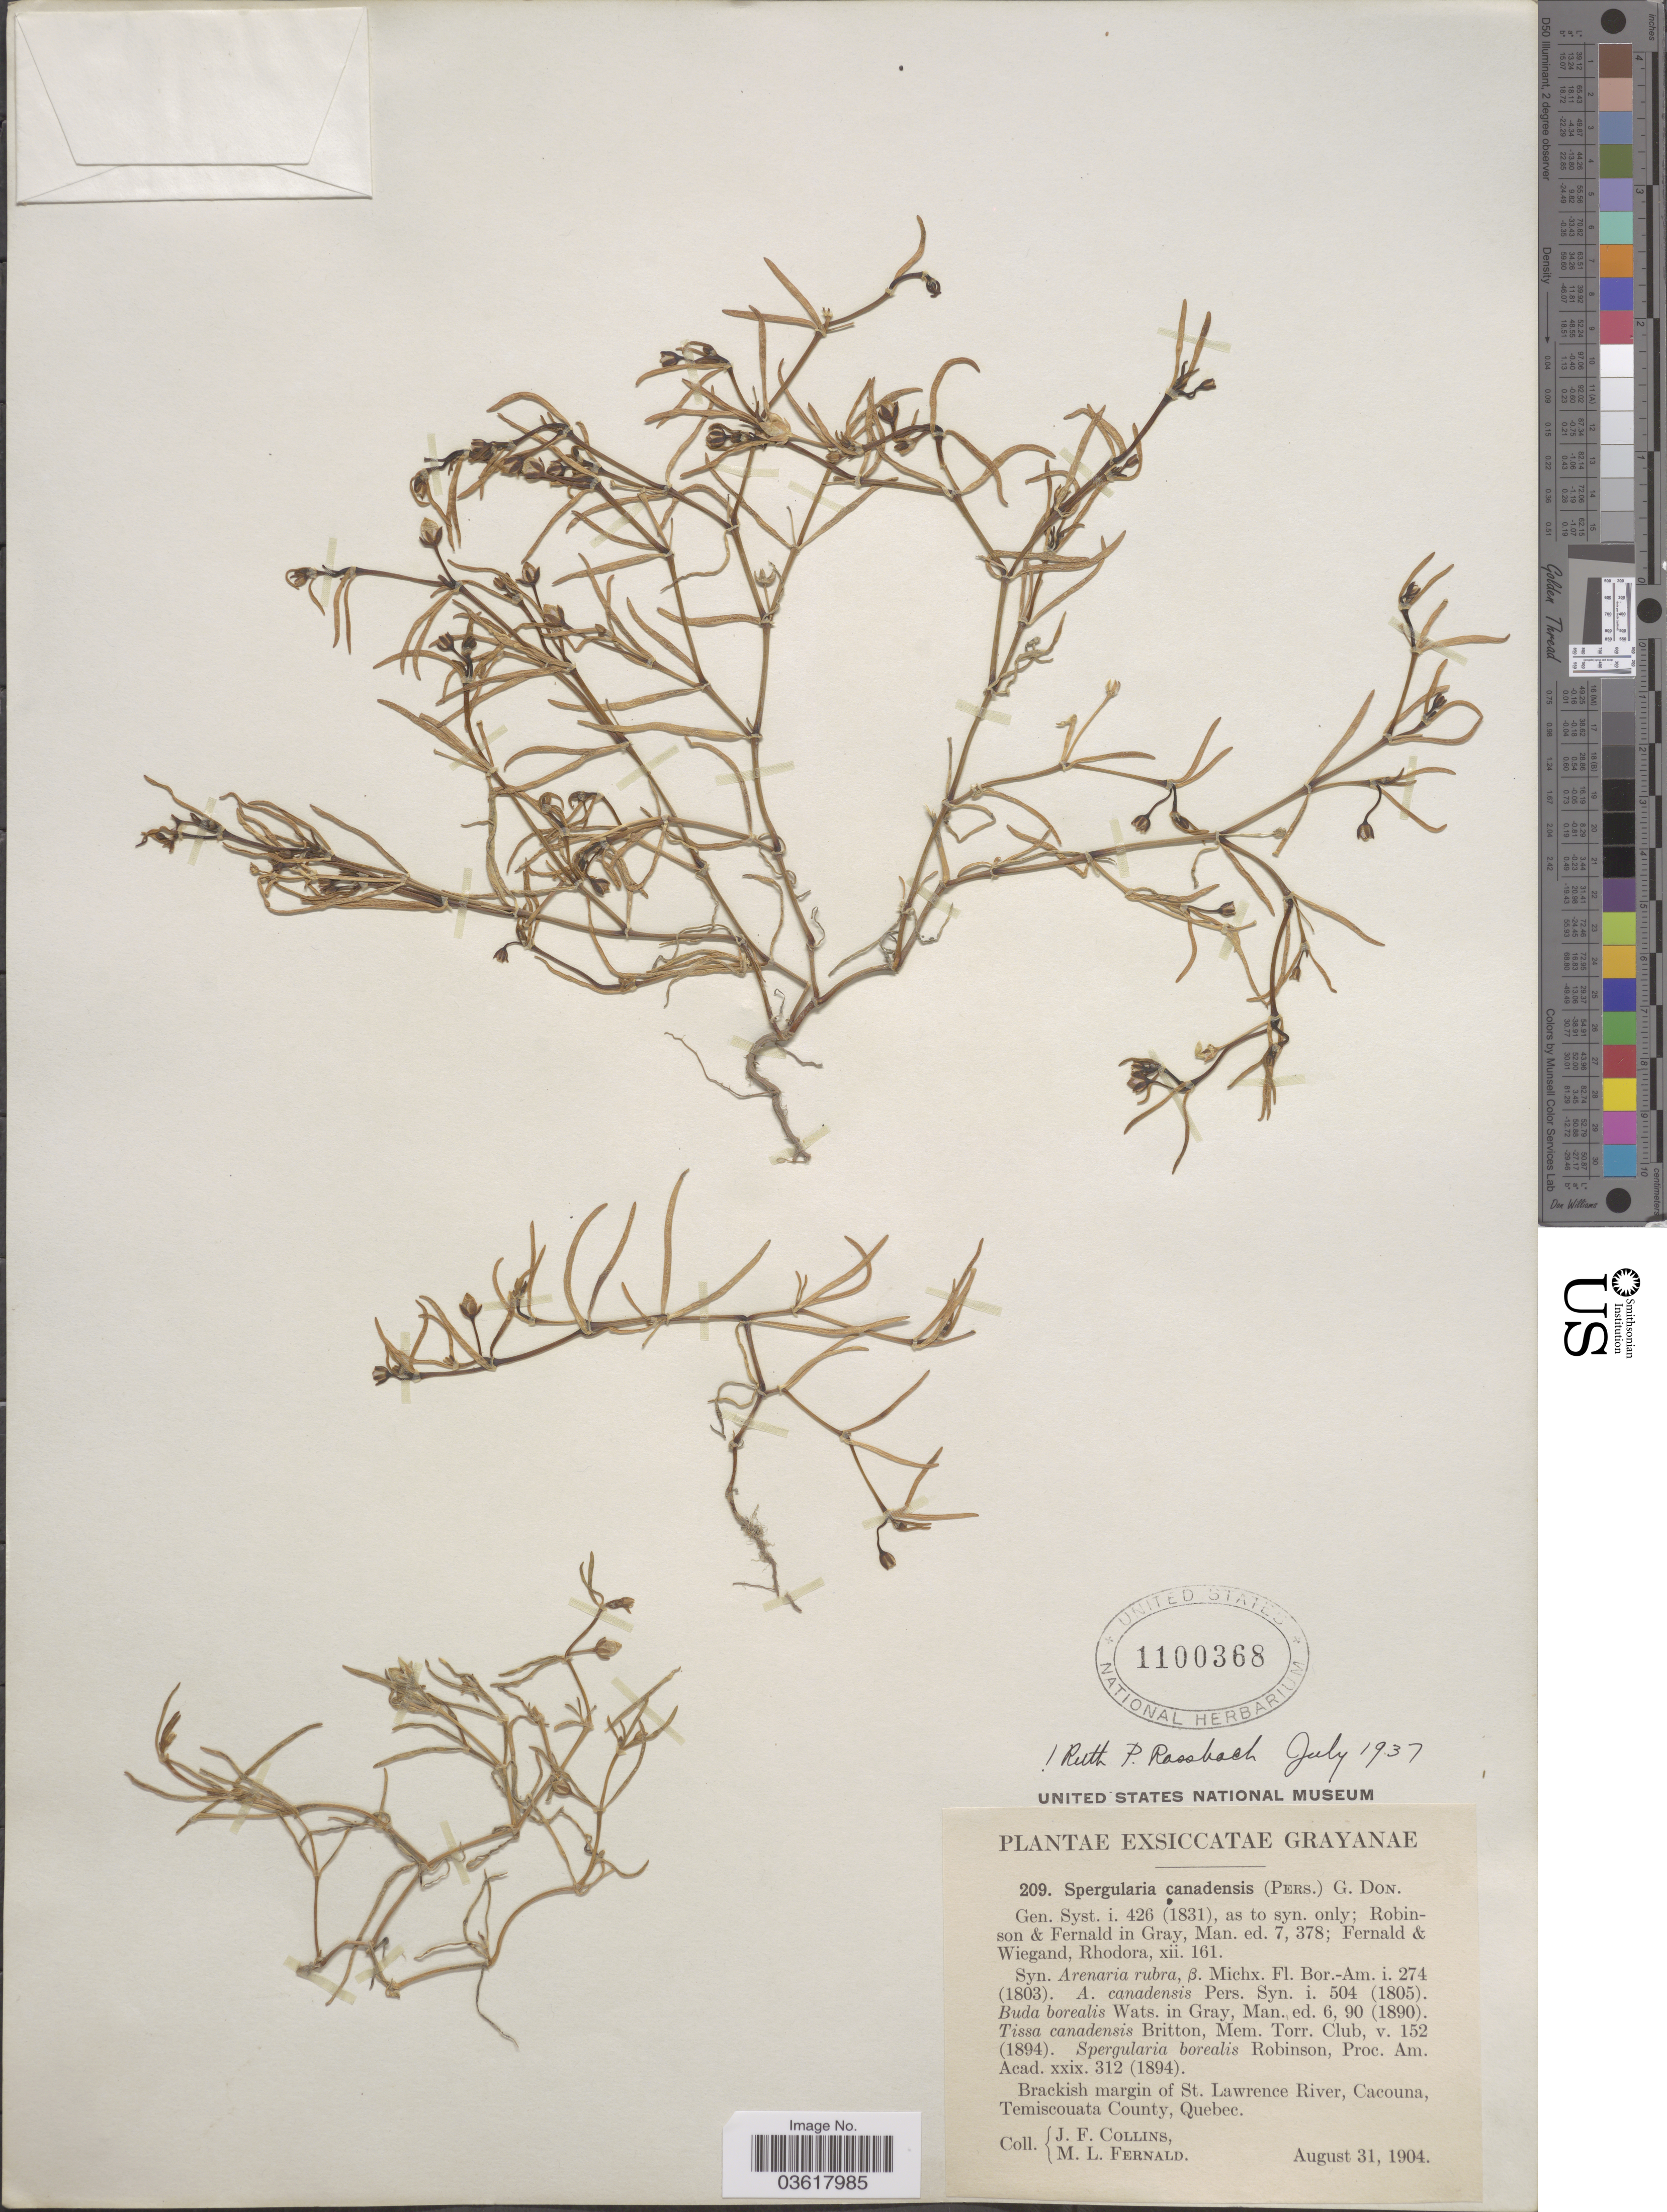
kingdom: Plantae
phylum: Tracheophyta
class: Magnoliopsida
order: Caryophyllales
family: Caryophyllaceae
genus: Spergularia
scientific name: Spergularia canadensis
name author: (Pers.) G. Don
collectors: J. Collins & M. L. Fernald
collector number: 209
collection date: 1904-08-31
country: Canada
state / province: Quebec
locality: Brackish margin of St. Lawrence River, Cacouna, Temiscouata County.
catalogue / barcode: US 1100368